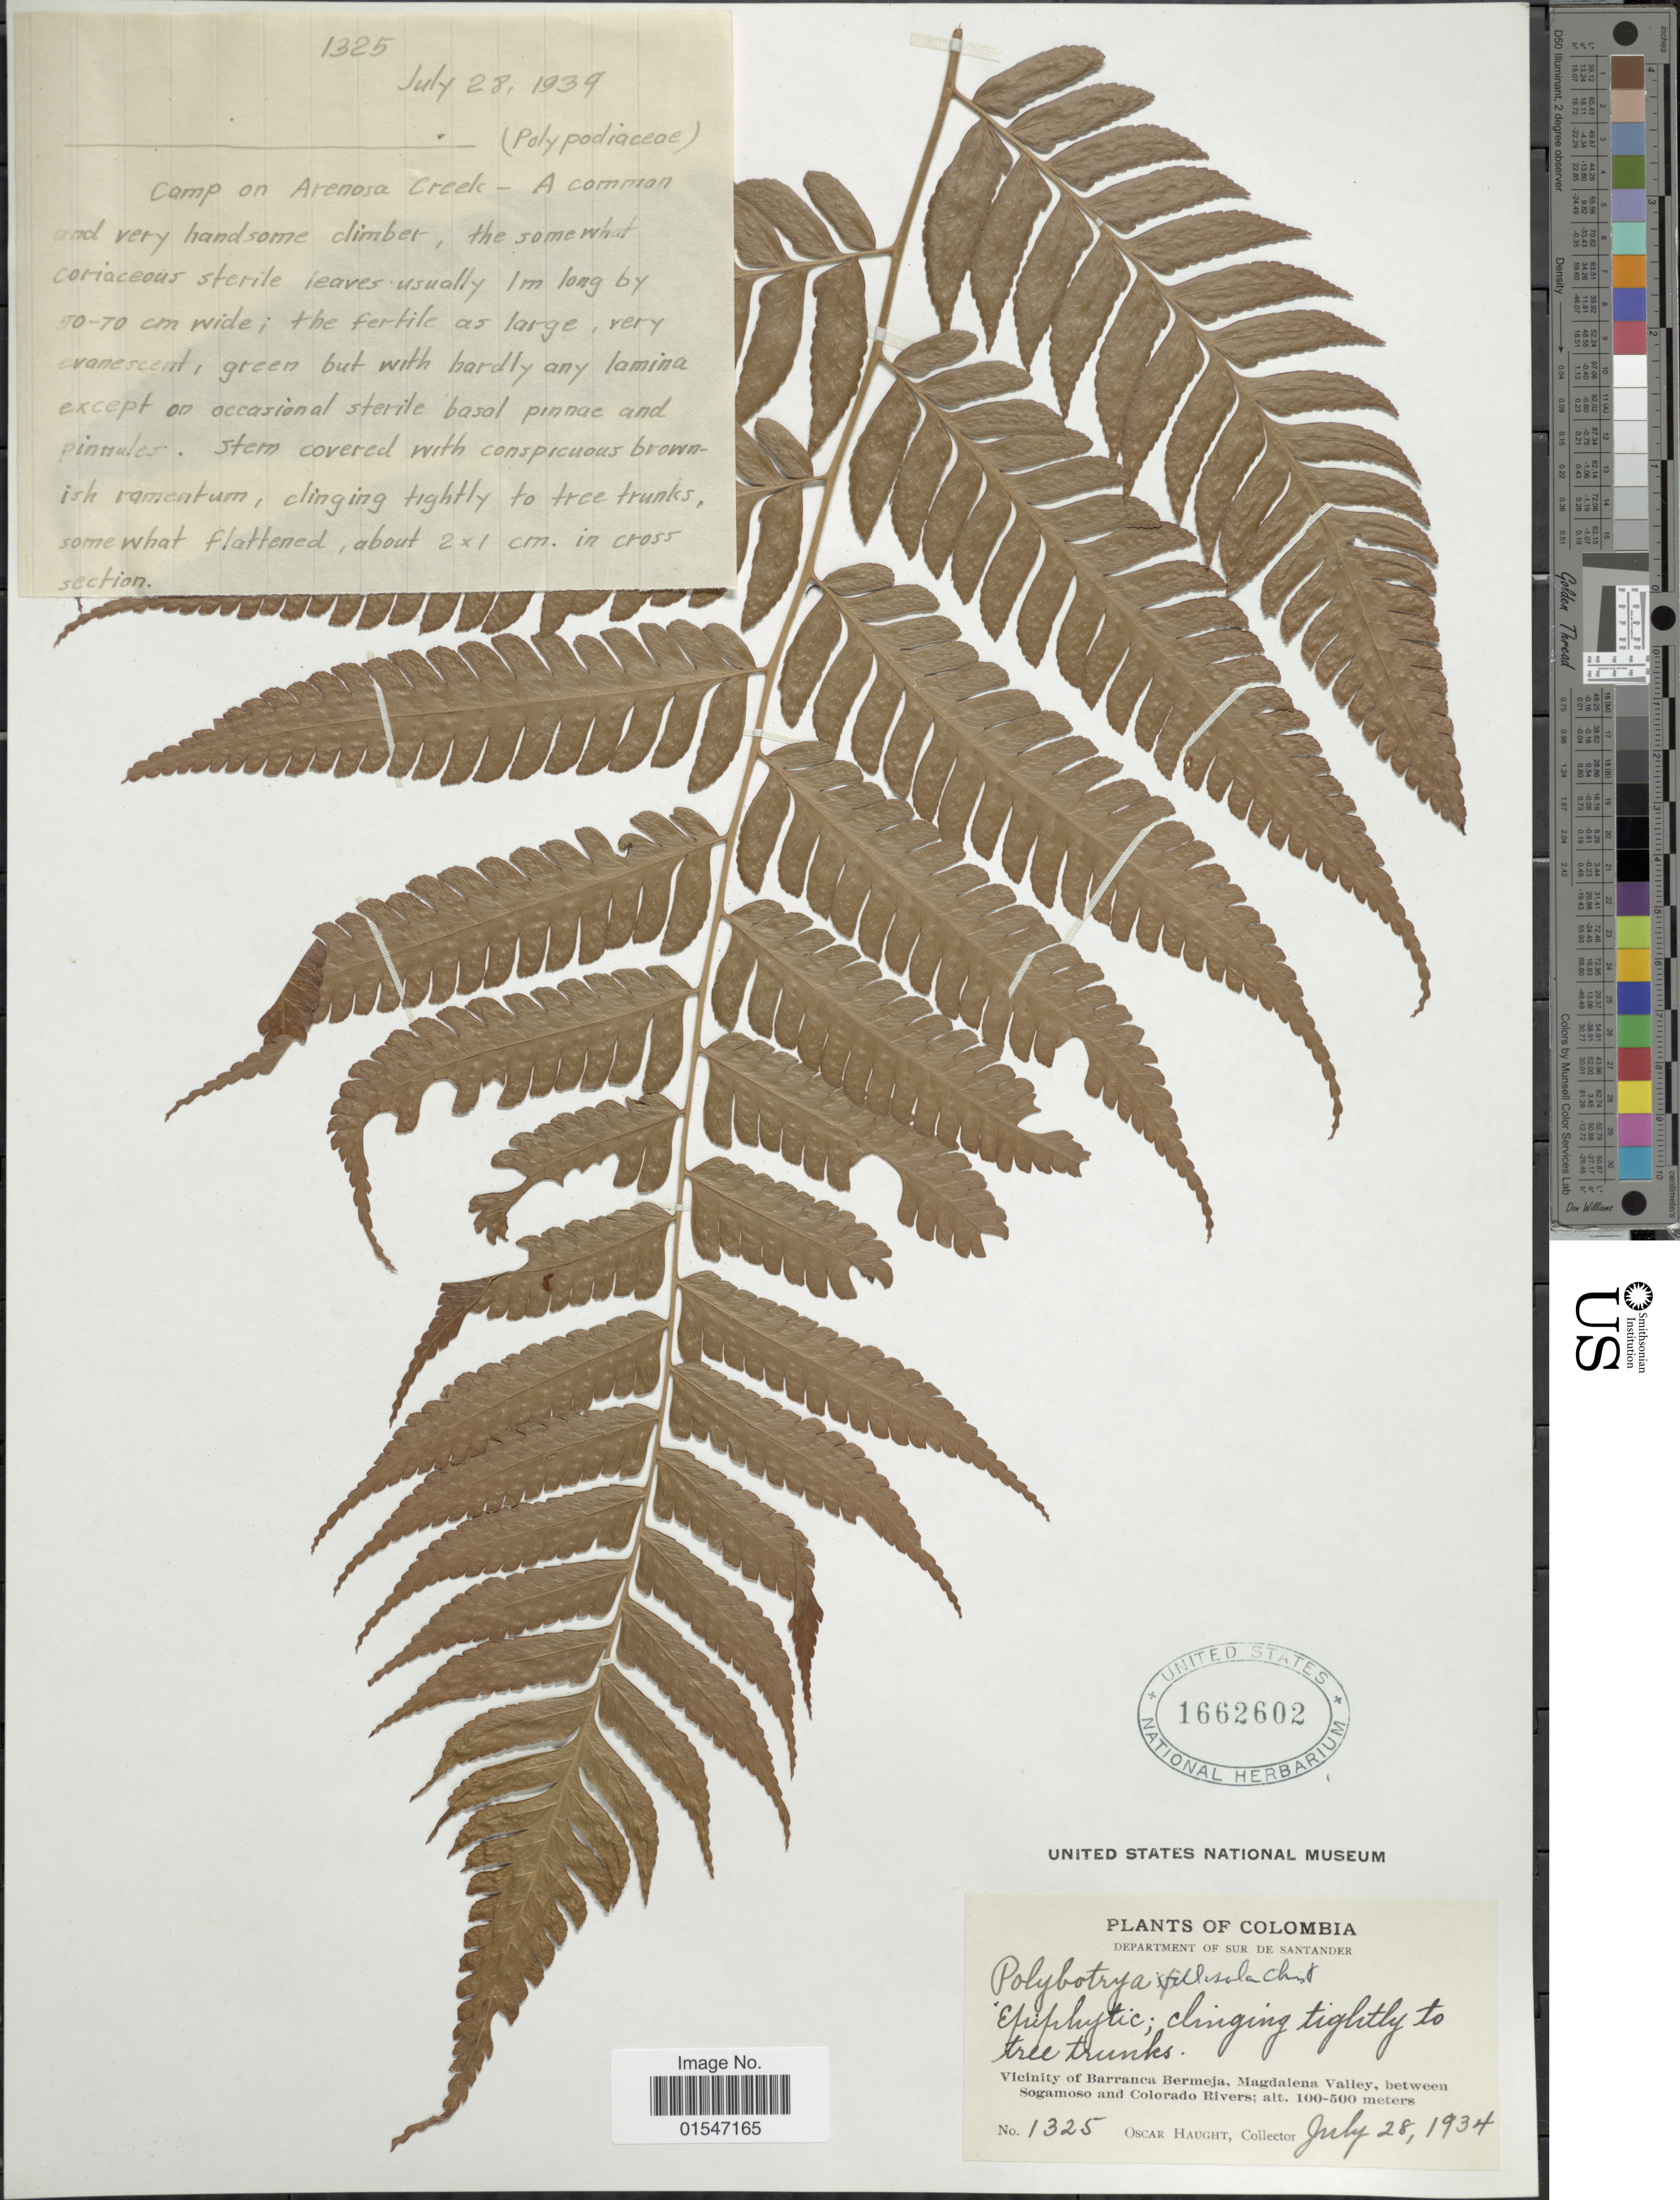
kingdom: Plantae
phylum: Tracheophyta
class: Polypodiopsida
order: Polypodiales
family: Dryopteridaceae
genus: Polybotrya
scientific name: Polybotrya caudata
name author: Kunze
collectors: O. L. Haught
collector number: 1325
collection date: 1934-07-28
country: Colombia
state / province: Santander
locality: Department of Sur de Santander. Vicinity of Barranca Bermeja, Magdalena Valley, between Sogamoso and Colorado Rivers.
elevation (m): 100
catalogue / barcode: US 1662602